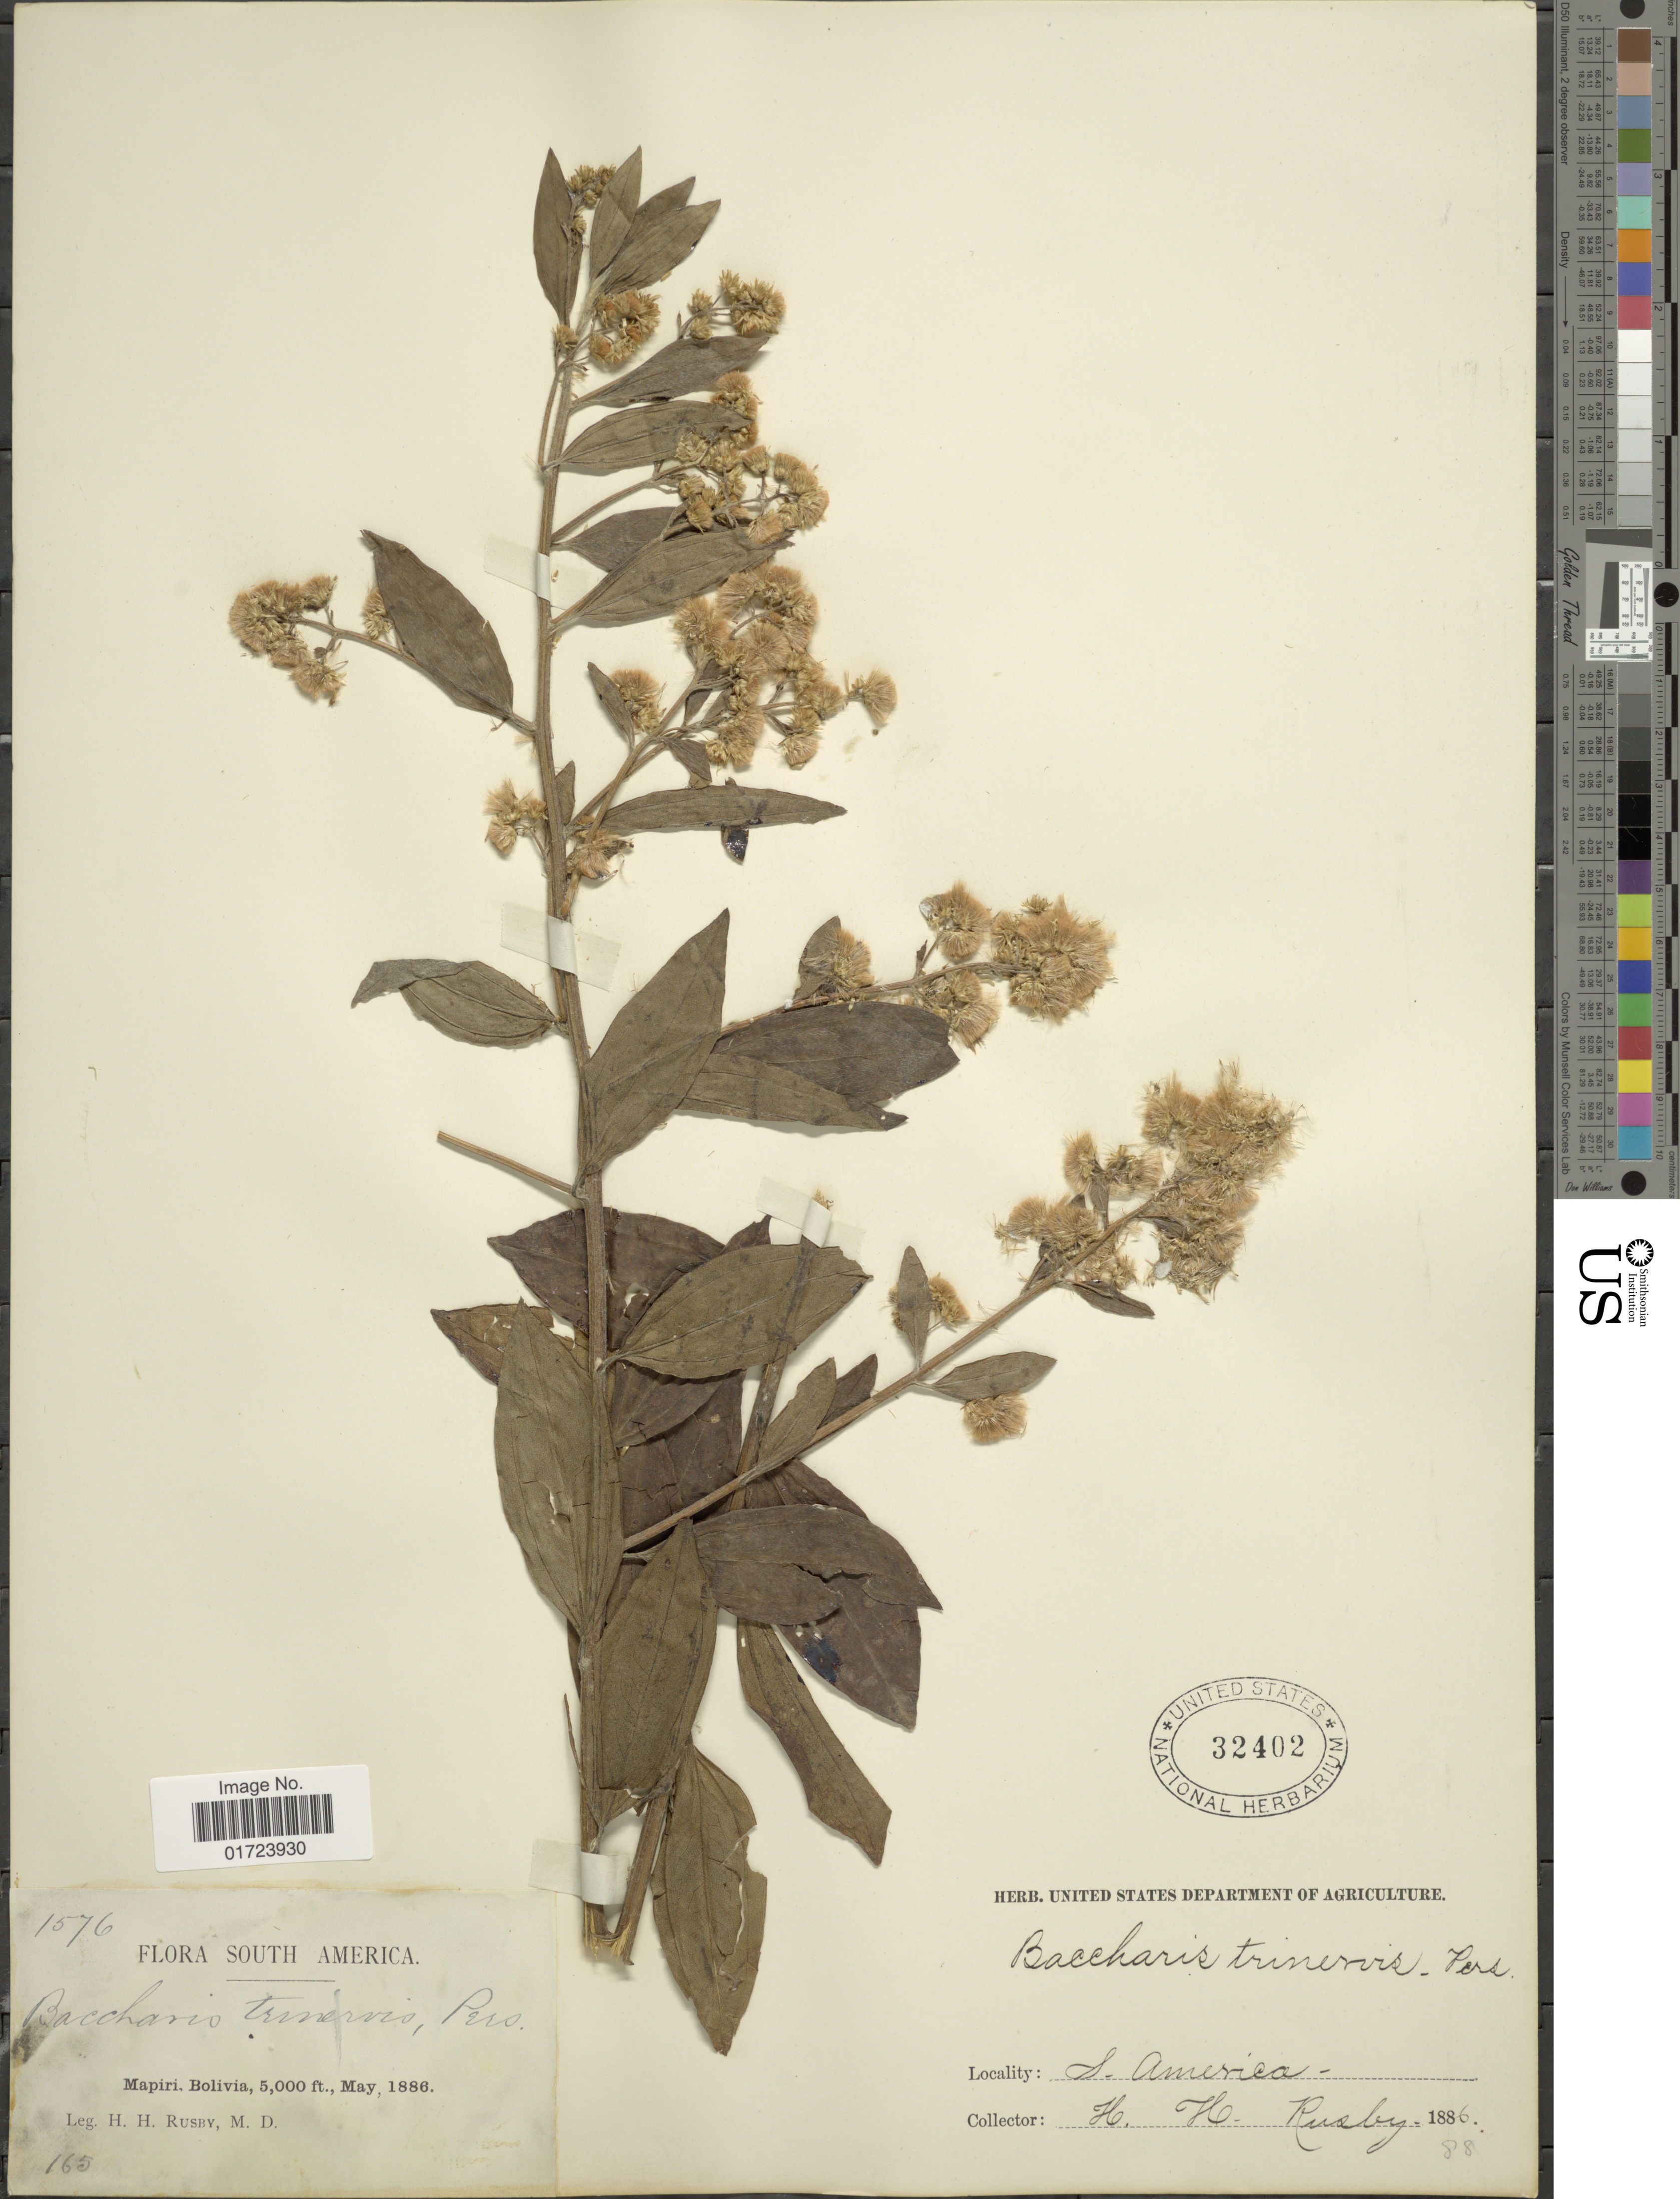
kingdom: Plantae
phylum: Tracheophyta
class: Magnoliopsida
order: Asterales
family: Asteraceae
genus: Baccharis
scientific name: Baccharis trinervis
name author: (Lam.) Pers.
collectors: H. H. Rusby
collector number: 1576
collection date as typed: May, 1886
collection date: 1886-05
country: Bolivia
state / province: La Páz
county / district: Larecaja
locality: Mapiri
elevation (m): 1524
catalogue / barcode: US 32402